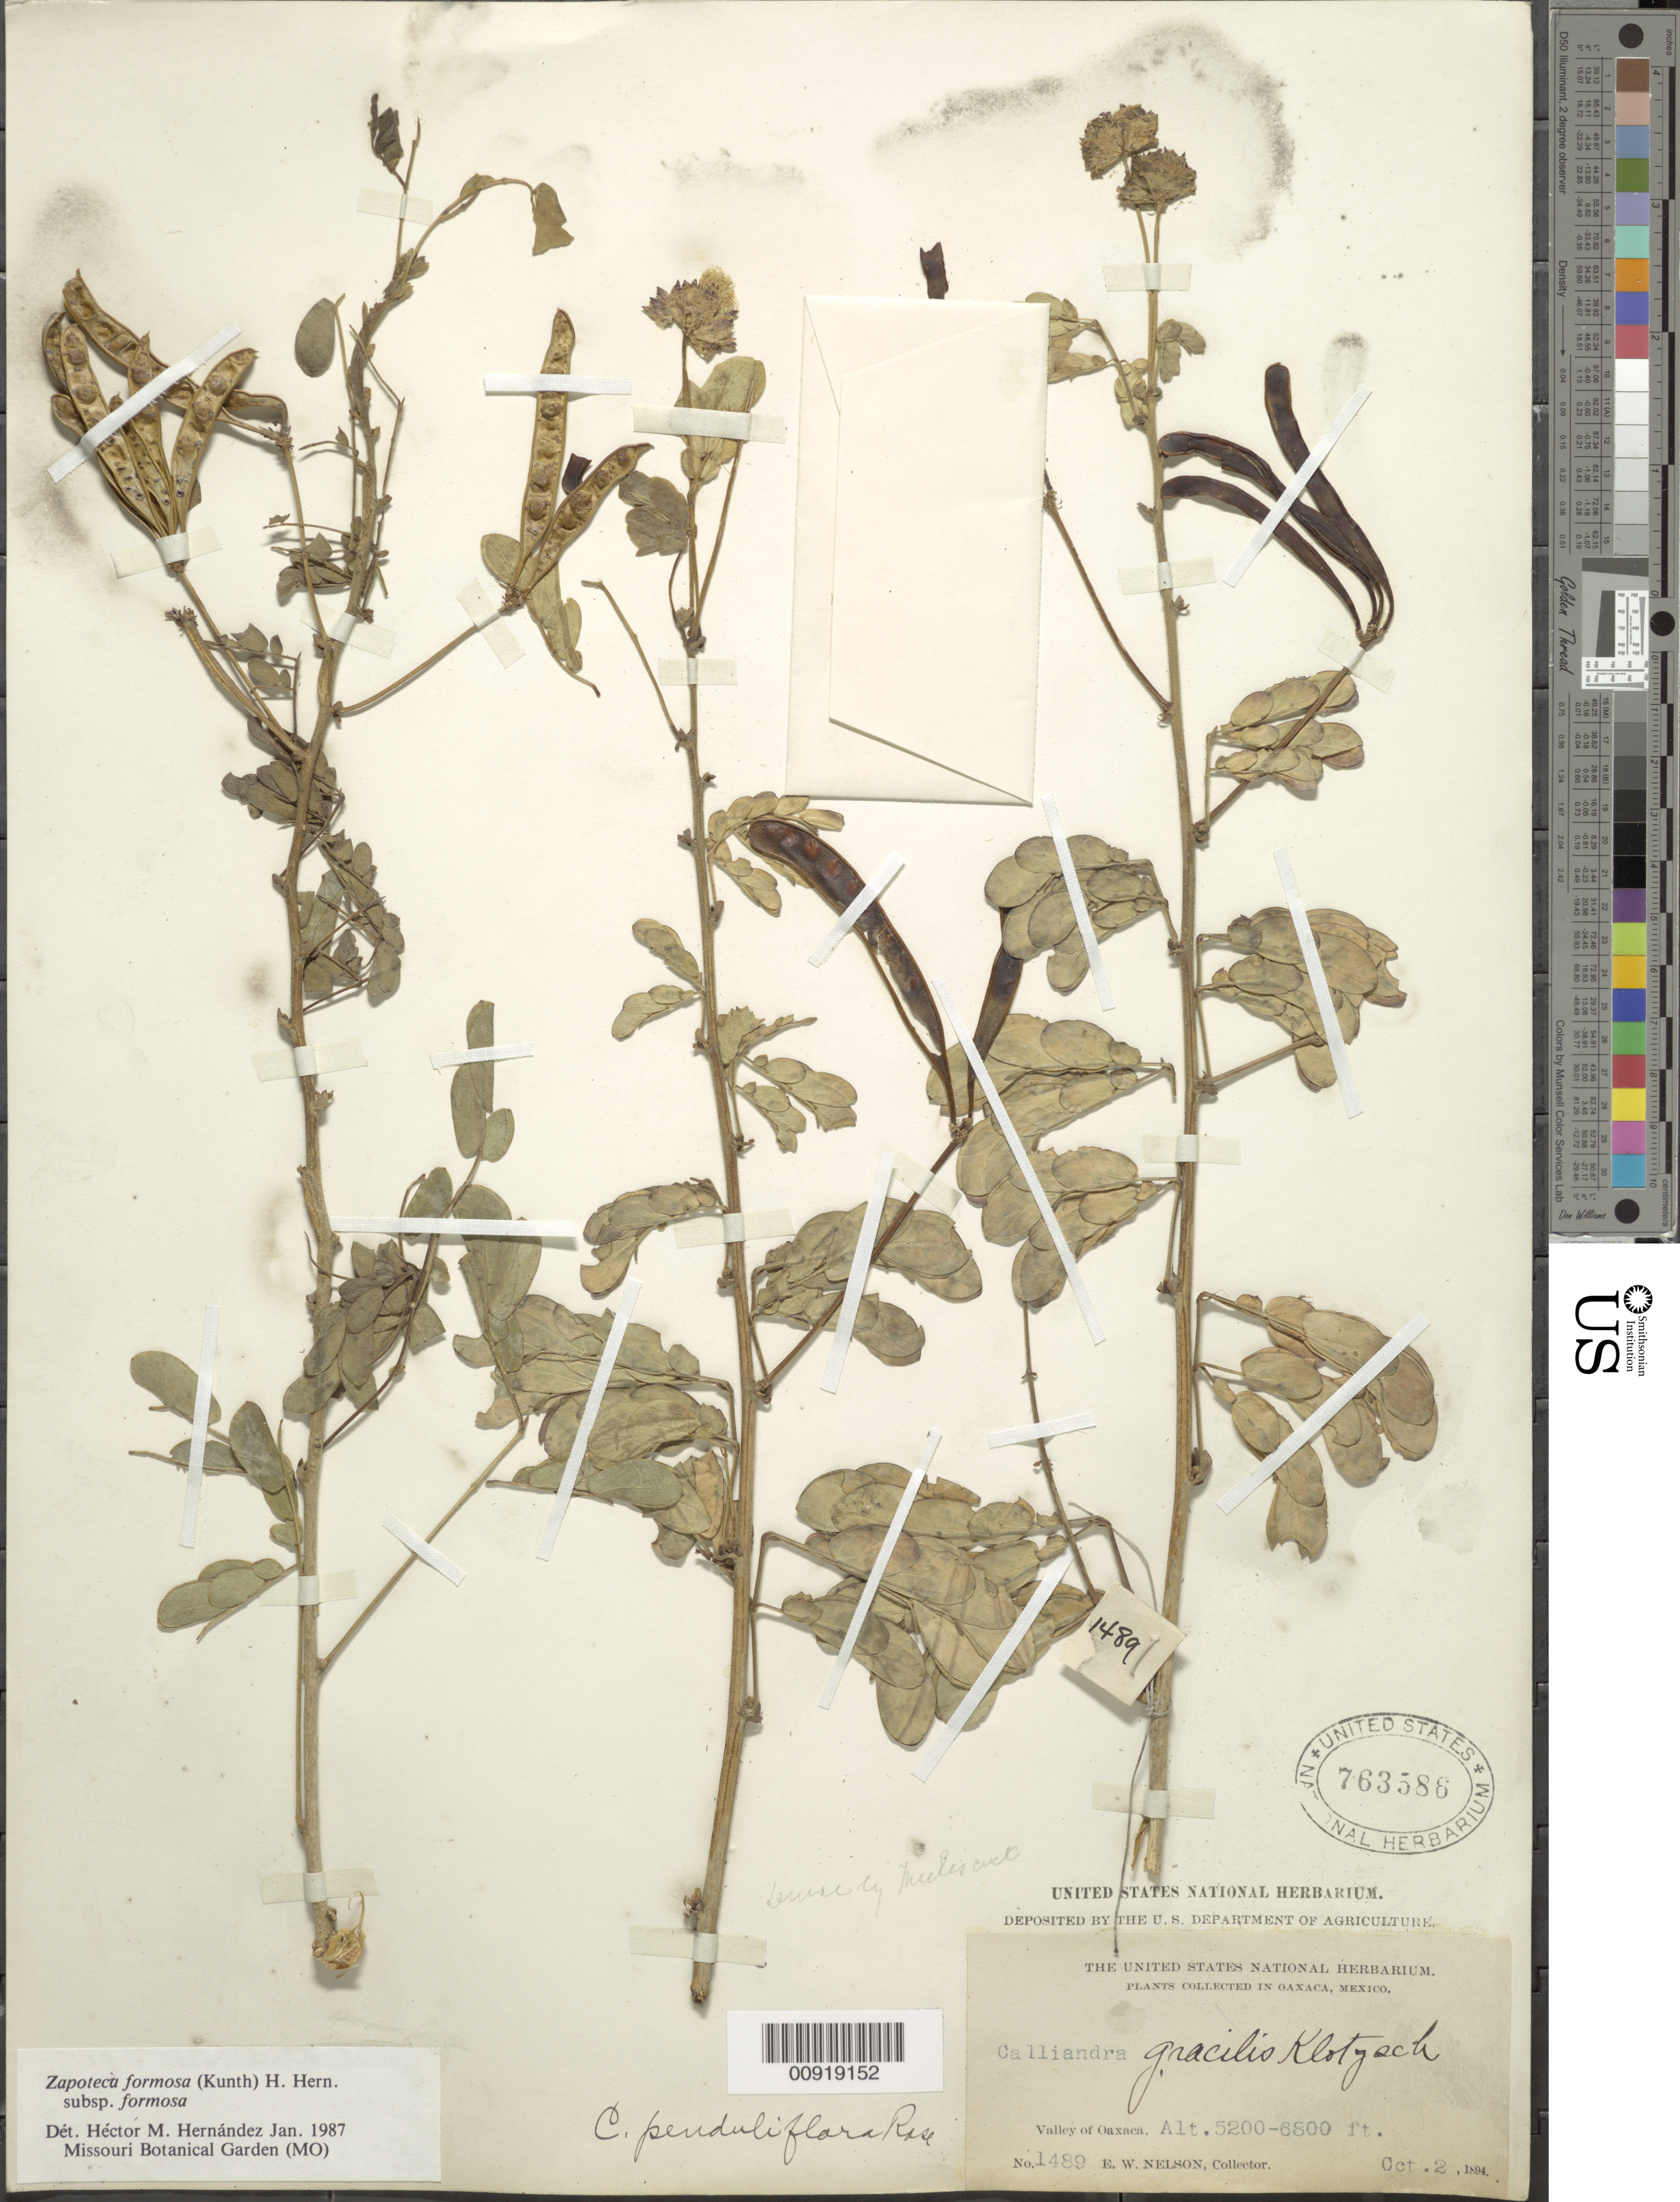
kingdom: Plantae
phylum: Tracheophyta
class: Magnoliopsida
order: Fabales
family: Fabaceae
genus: Zapoteca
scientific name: Zapoteca formosa subsp. formosa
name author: (Kunth) H.M. Hern.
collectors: E. W. Nelson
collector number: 1489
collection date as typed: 02 Oct 1894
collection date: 1894-10-02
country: Mexico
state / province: Oaxaca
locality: Velley of Oaxaca.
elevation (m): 1585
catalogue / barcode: US 763586